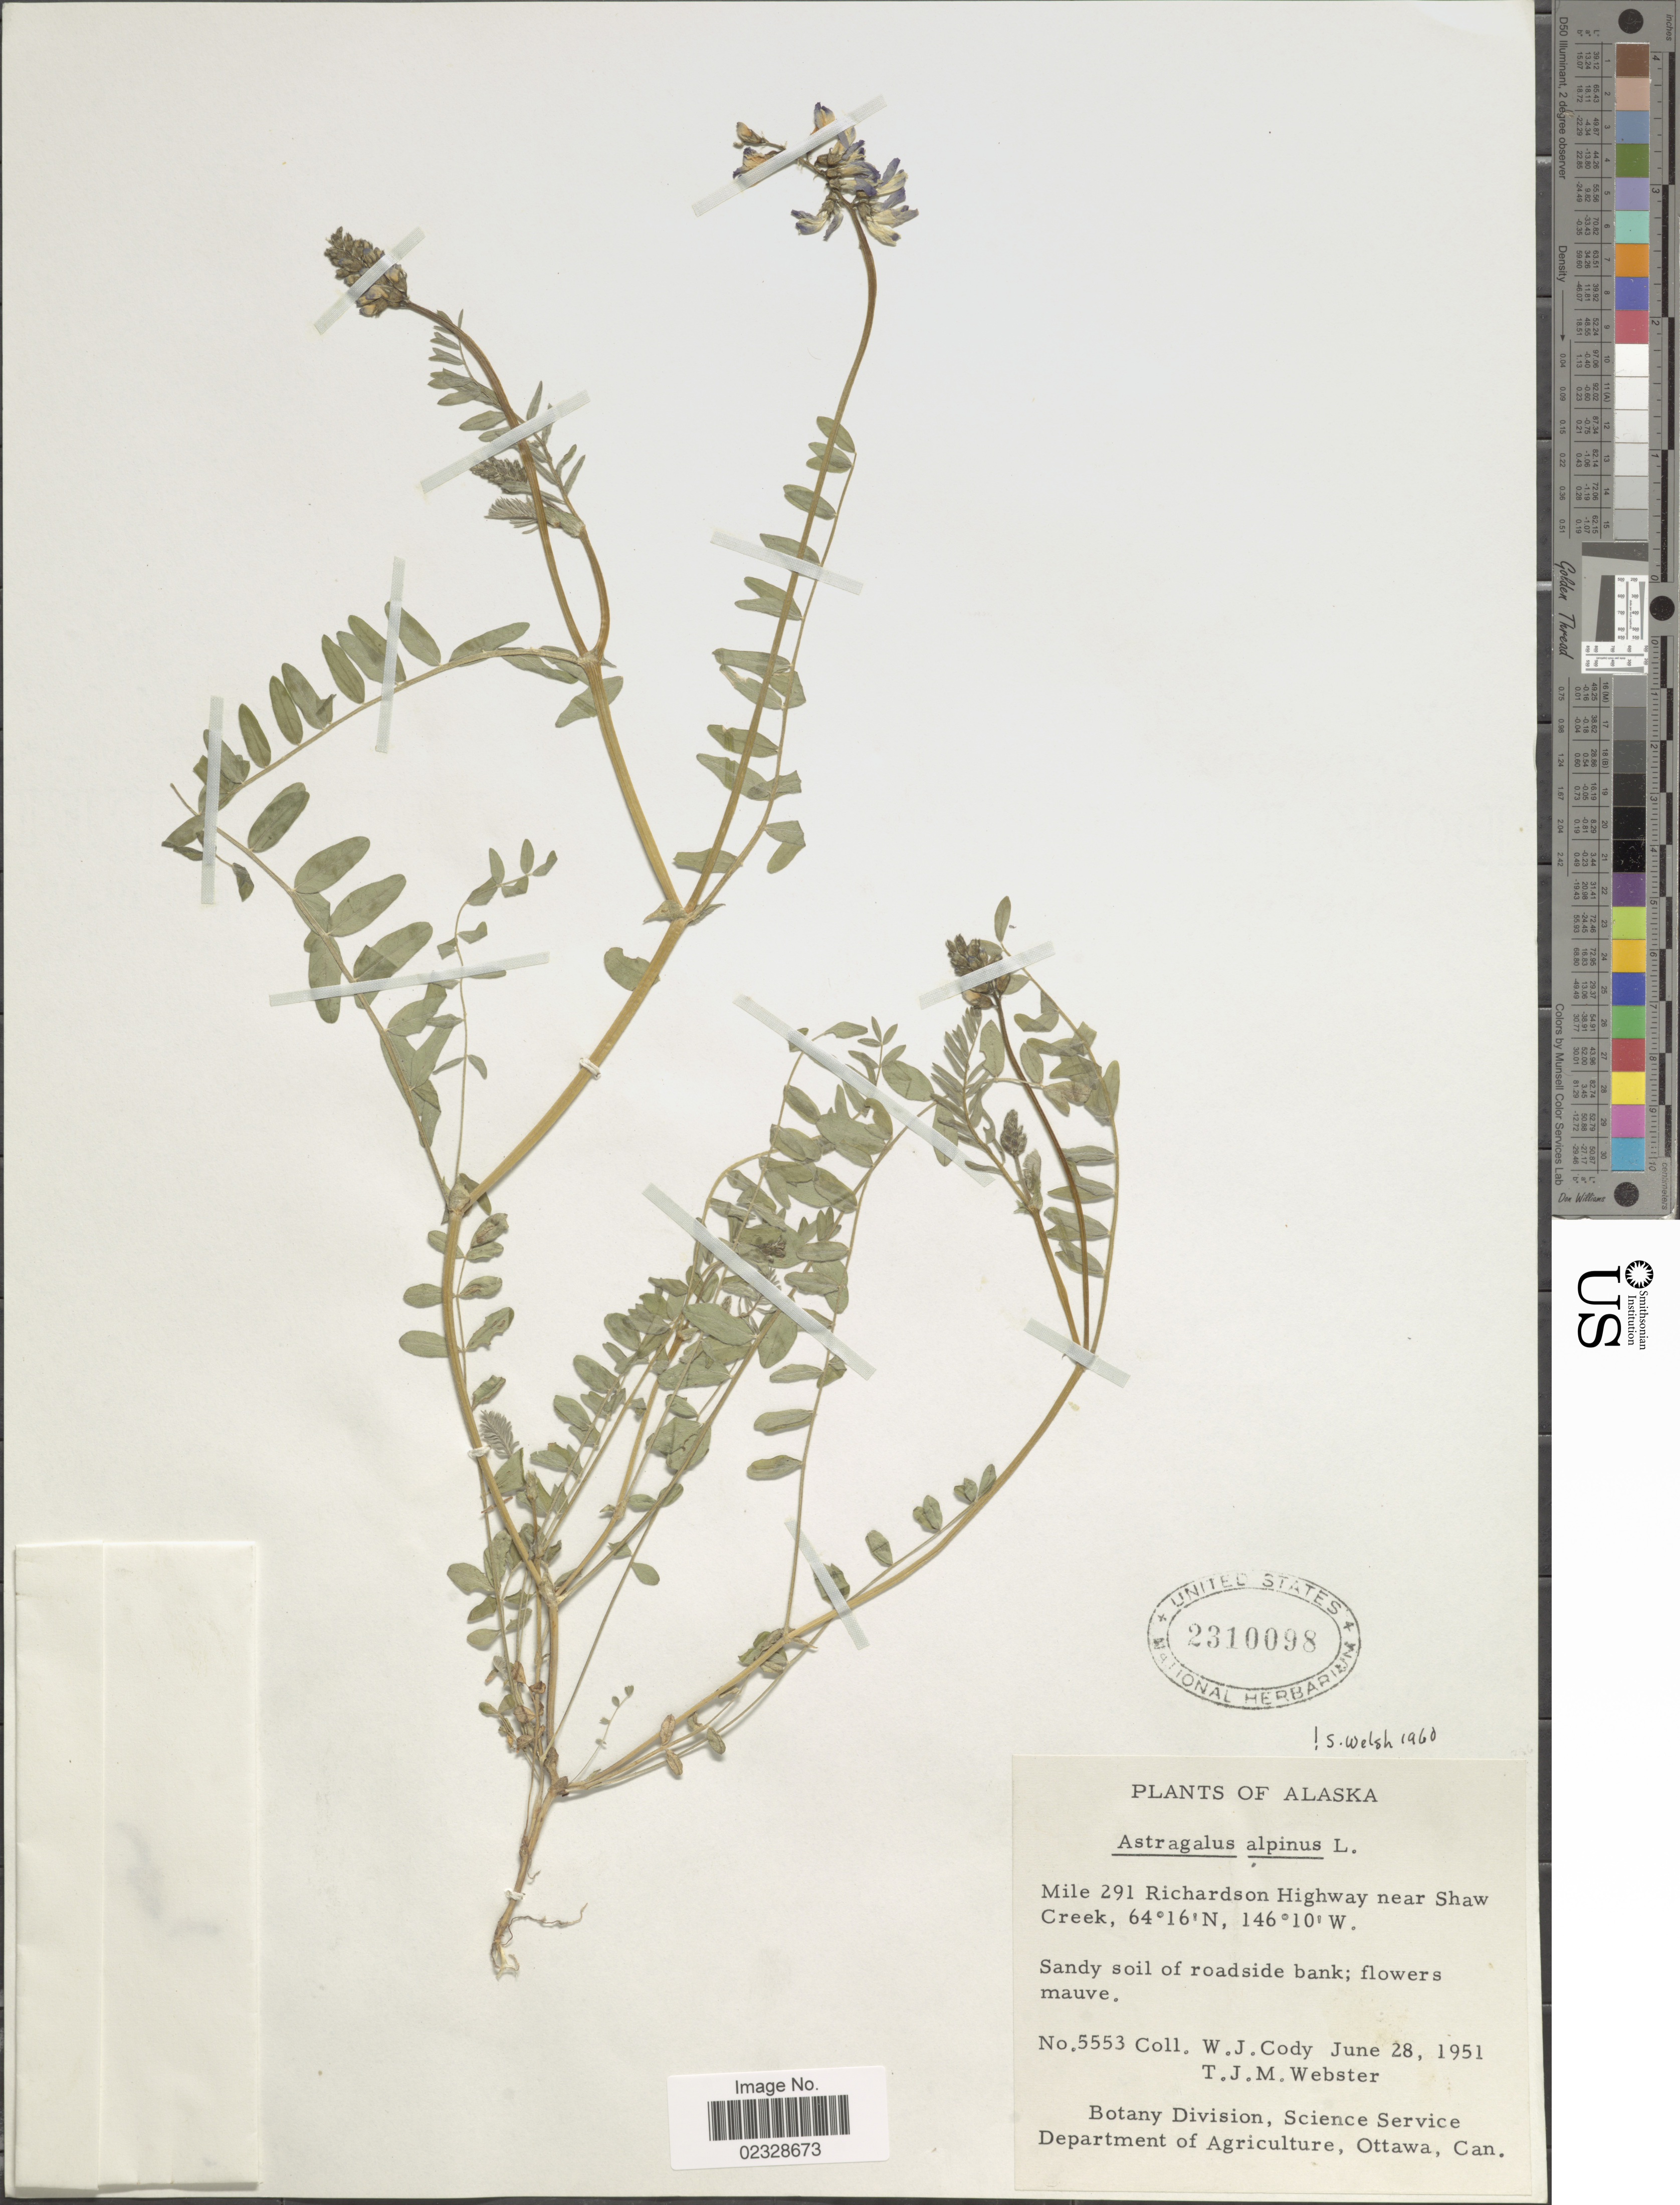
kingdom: Plantae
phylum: Tracheophyta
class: Magnoliopsida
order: Fabales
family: Fabaceae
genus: Astragalus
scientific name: Astragalus alpinus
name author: L.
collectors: W. Cody & T. J. Webster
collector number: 5553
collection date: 1951-06-28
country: United States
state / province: Alaska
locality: Mile 291 Richardson Highway near Shaw Creek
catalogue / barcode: US 2310098